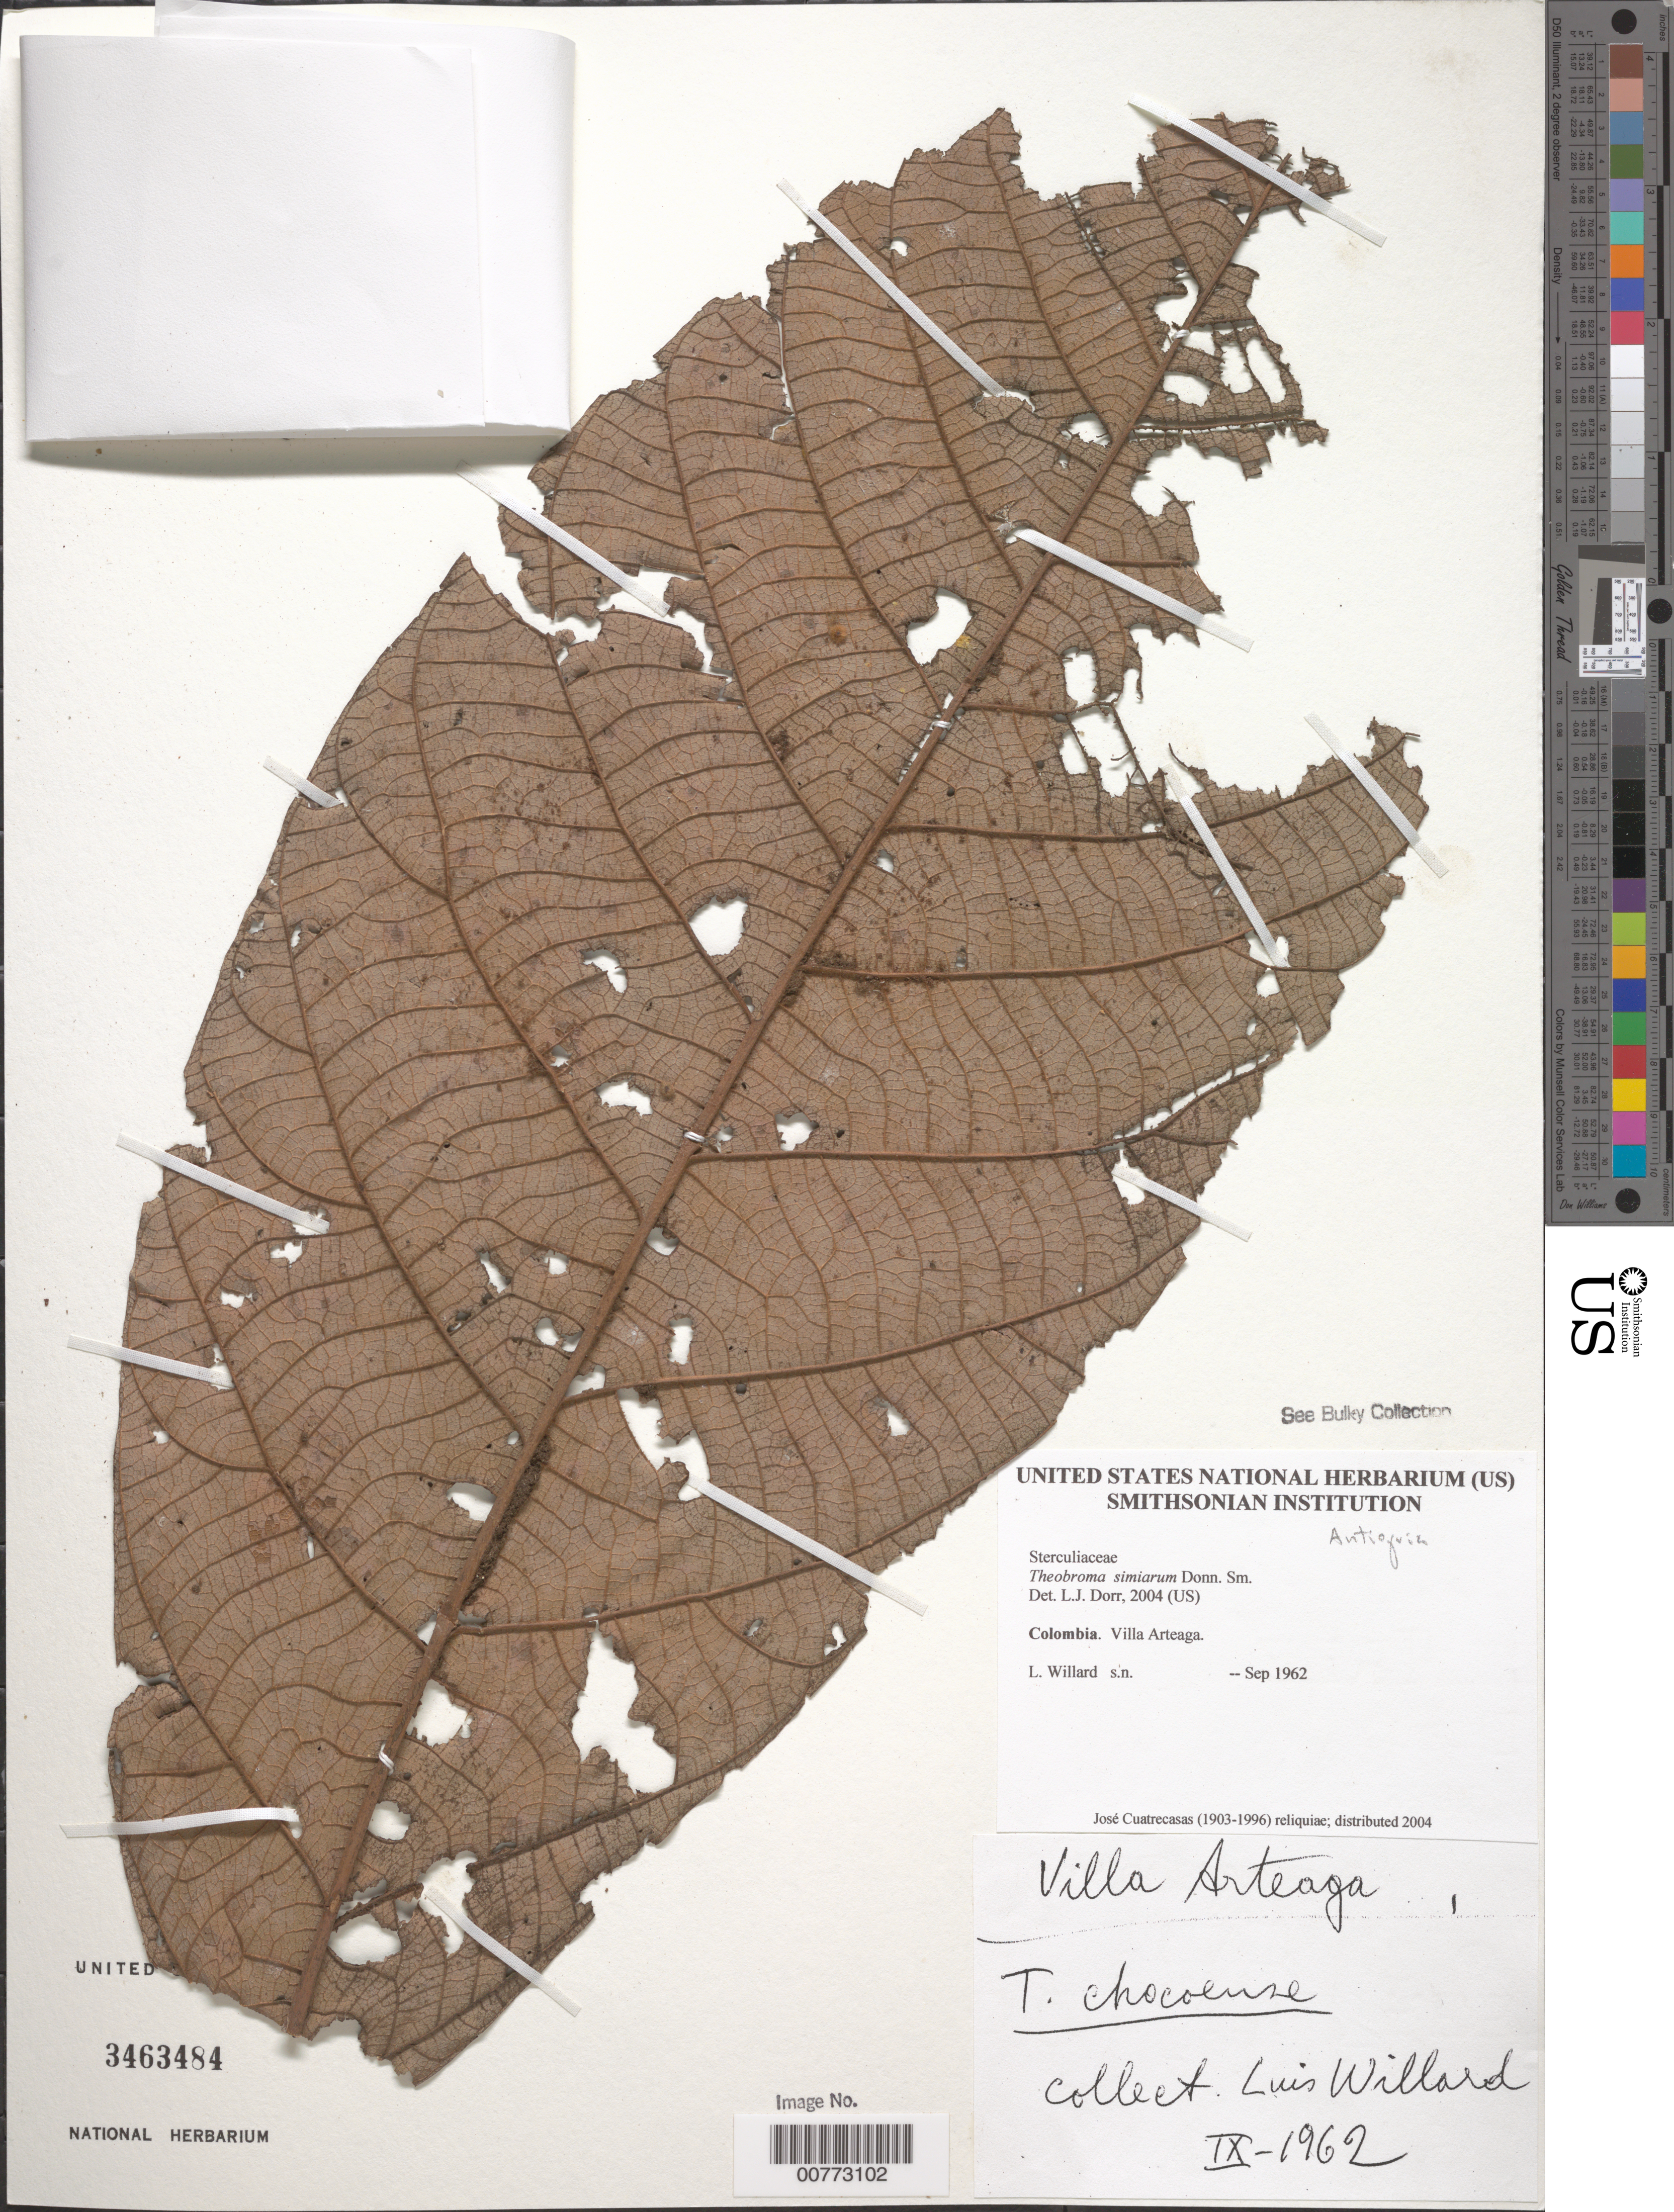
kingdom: Plantae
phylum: Tracheophyta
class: Magnoliopsida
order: Malvales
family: Malvaceae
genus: Theobroma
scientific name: Theobroma simiarum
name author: Donn. Sm.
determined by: Dorr, L. J., (BOT), Smithsonian Institution - National Museum of Natural History (UNITED STATES)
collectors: L. Willard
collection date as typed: Sep 1962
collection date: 1962-09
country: Colombia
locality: Villa Arteaga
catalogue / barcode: US 3463484